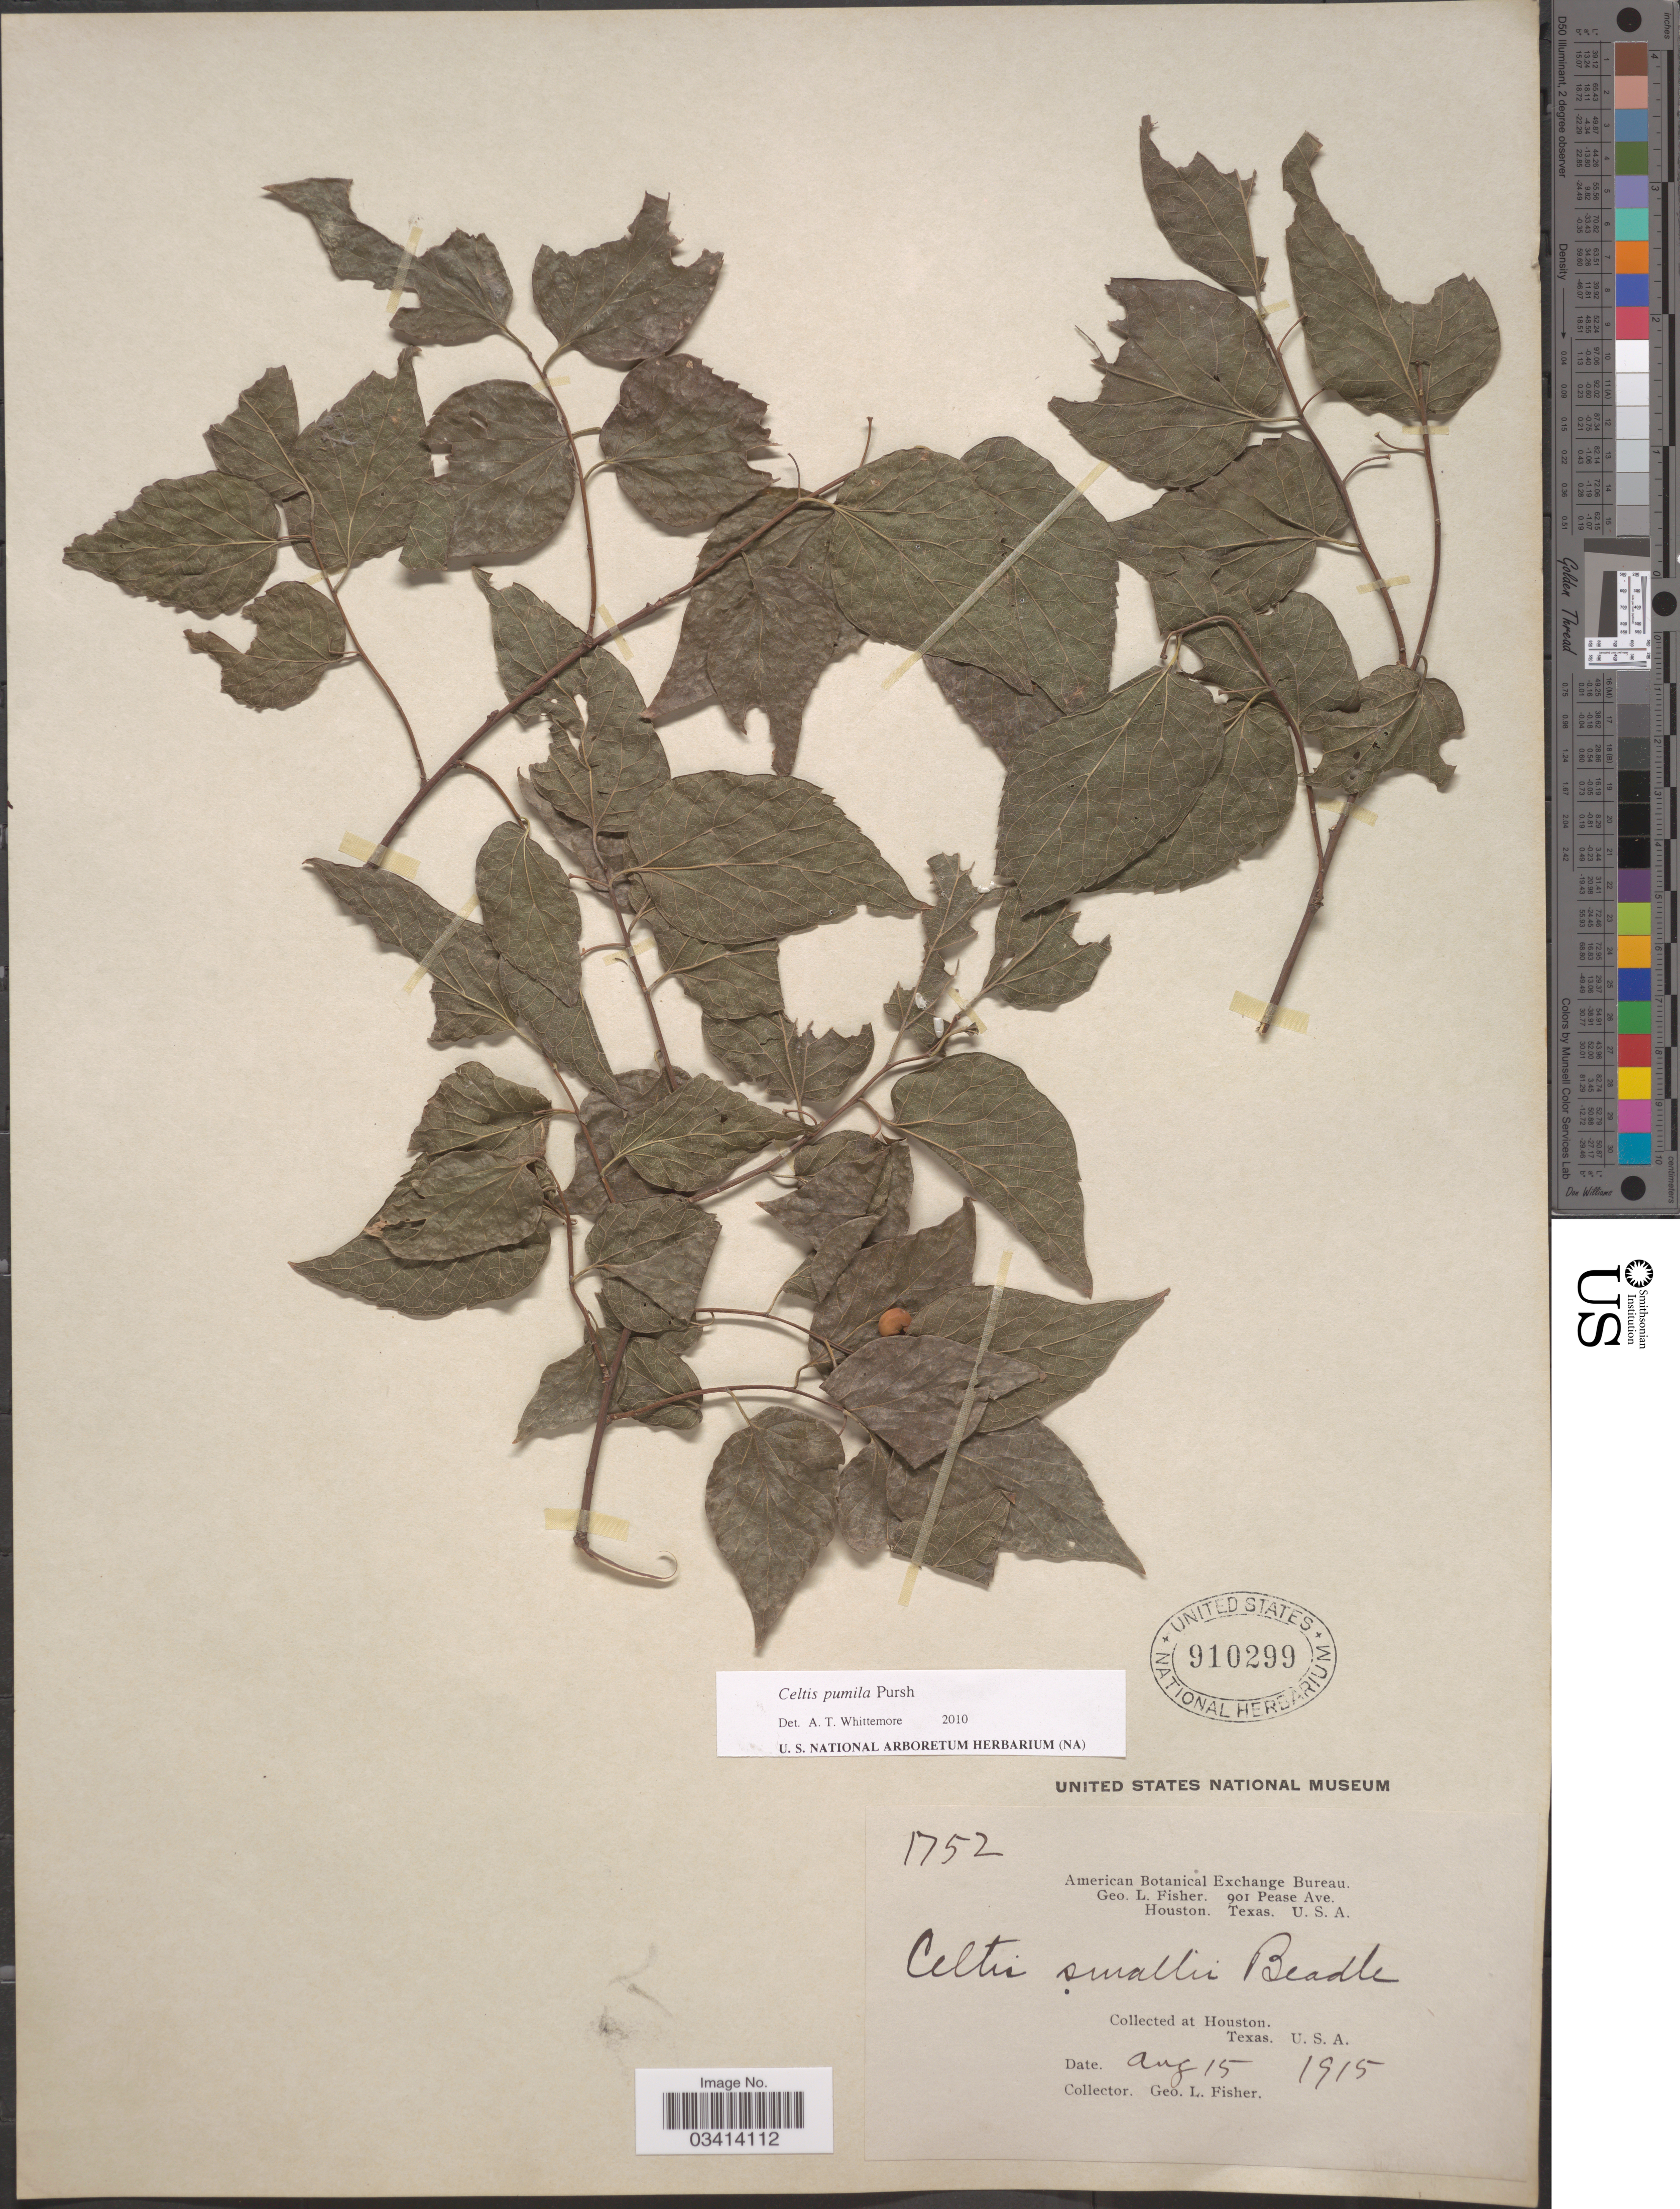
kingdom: Plantae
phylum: Tracheophyta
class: Magnoliopsida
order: Rosales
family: Cannabaceae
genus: Celtis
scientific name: Celtis pumila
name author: Pursh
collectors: G. L. Fisher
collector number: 1752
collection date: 1915-08-15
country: United States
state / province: Texas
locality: At Houston.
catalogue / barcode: US 910299